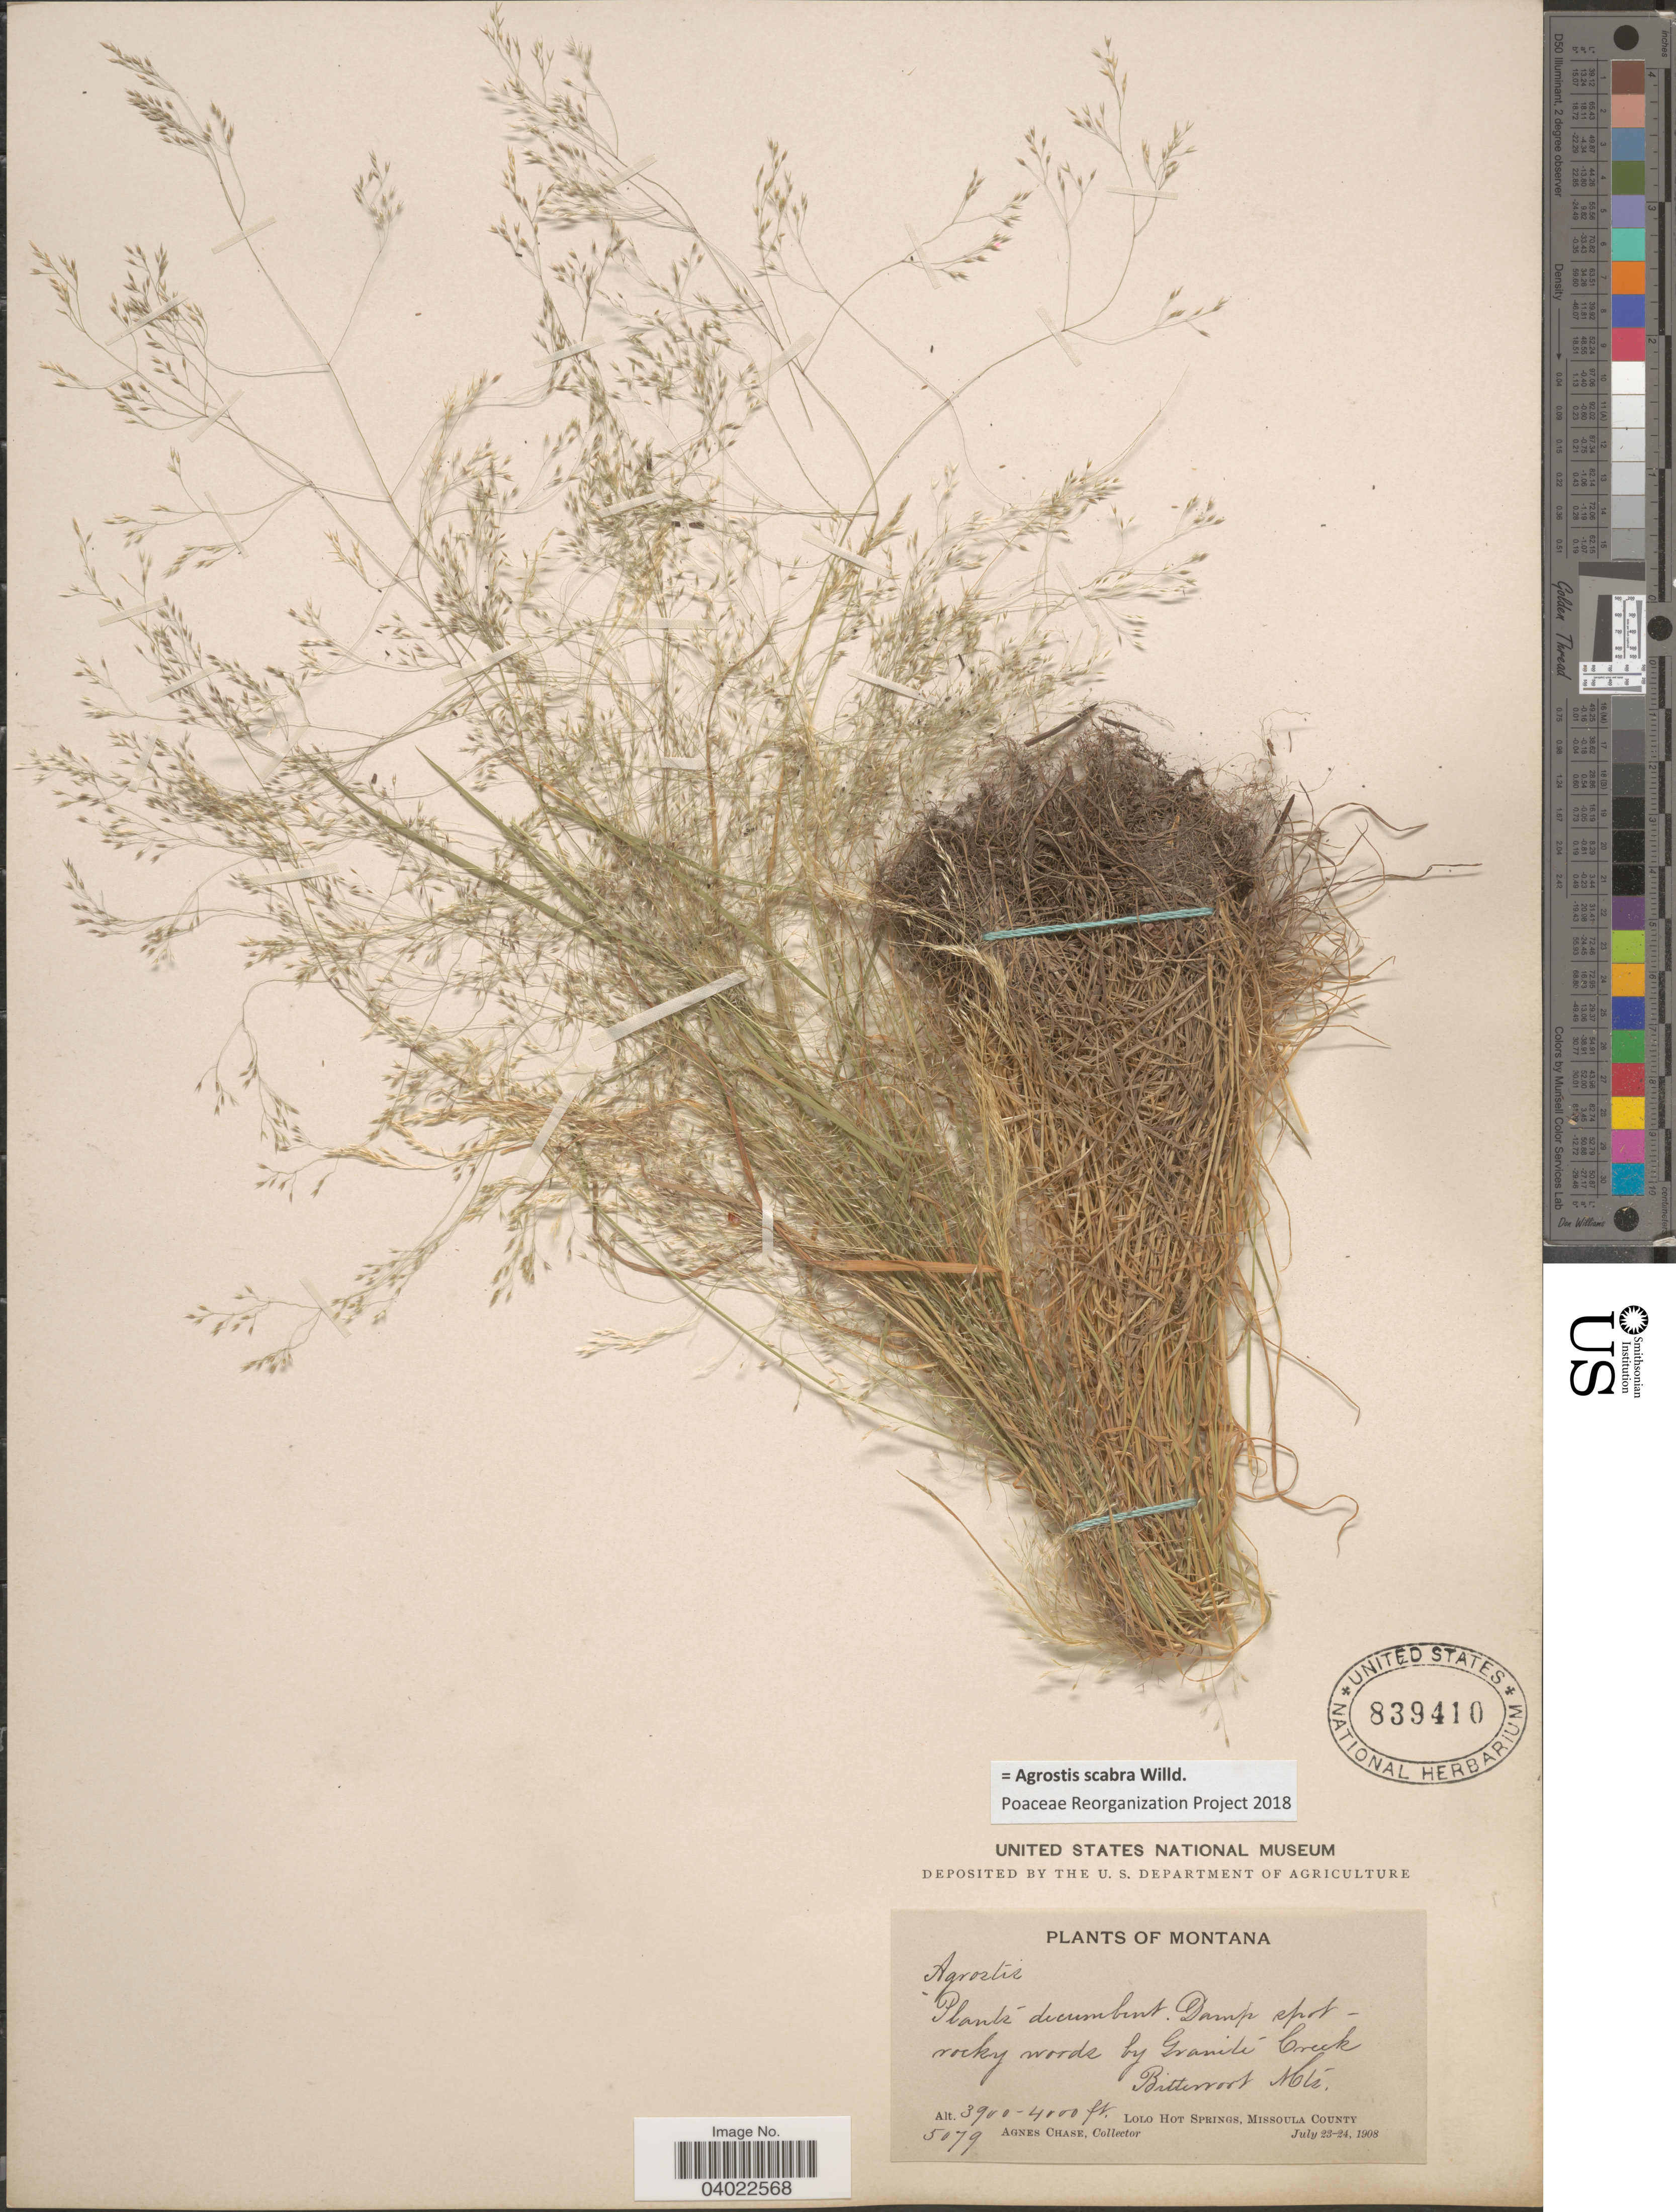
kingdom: Plantae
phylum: Tracheophyta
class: Liliopsida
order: Poales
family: Poaceae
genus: Agrostis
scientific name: Agrostis scabra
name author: Willd.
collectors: A. Chase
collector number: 5079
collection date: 1908-07-23/1908-07-24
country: United States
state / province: Montana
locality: Damp spot - rocky woods by Granite Creek. Bitterroot Mts. Lolo Hot Springs, Missoula County.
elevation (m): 1189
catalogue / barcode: US 839410